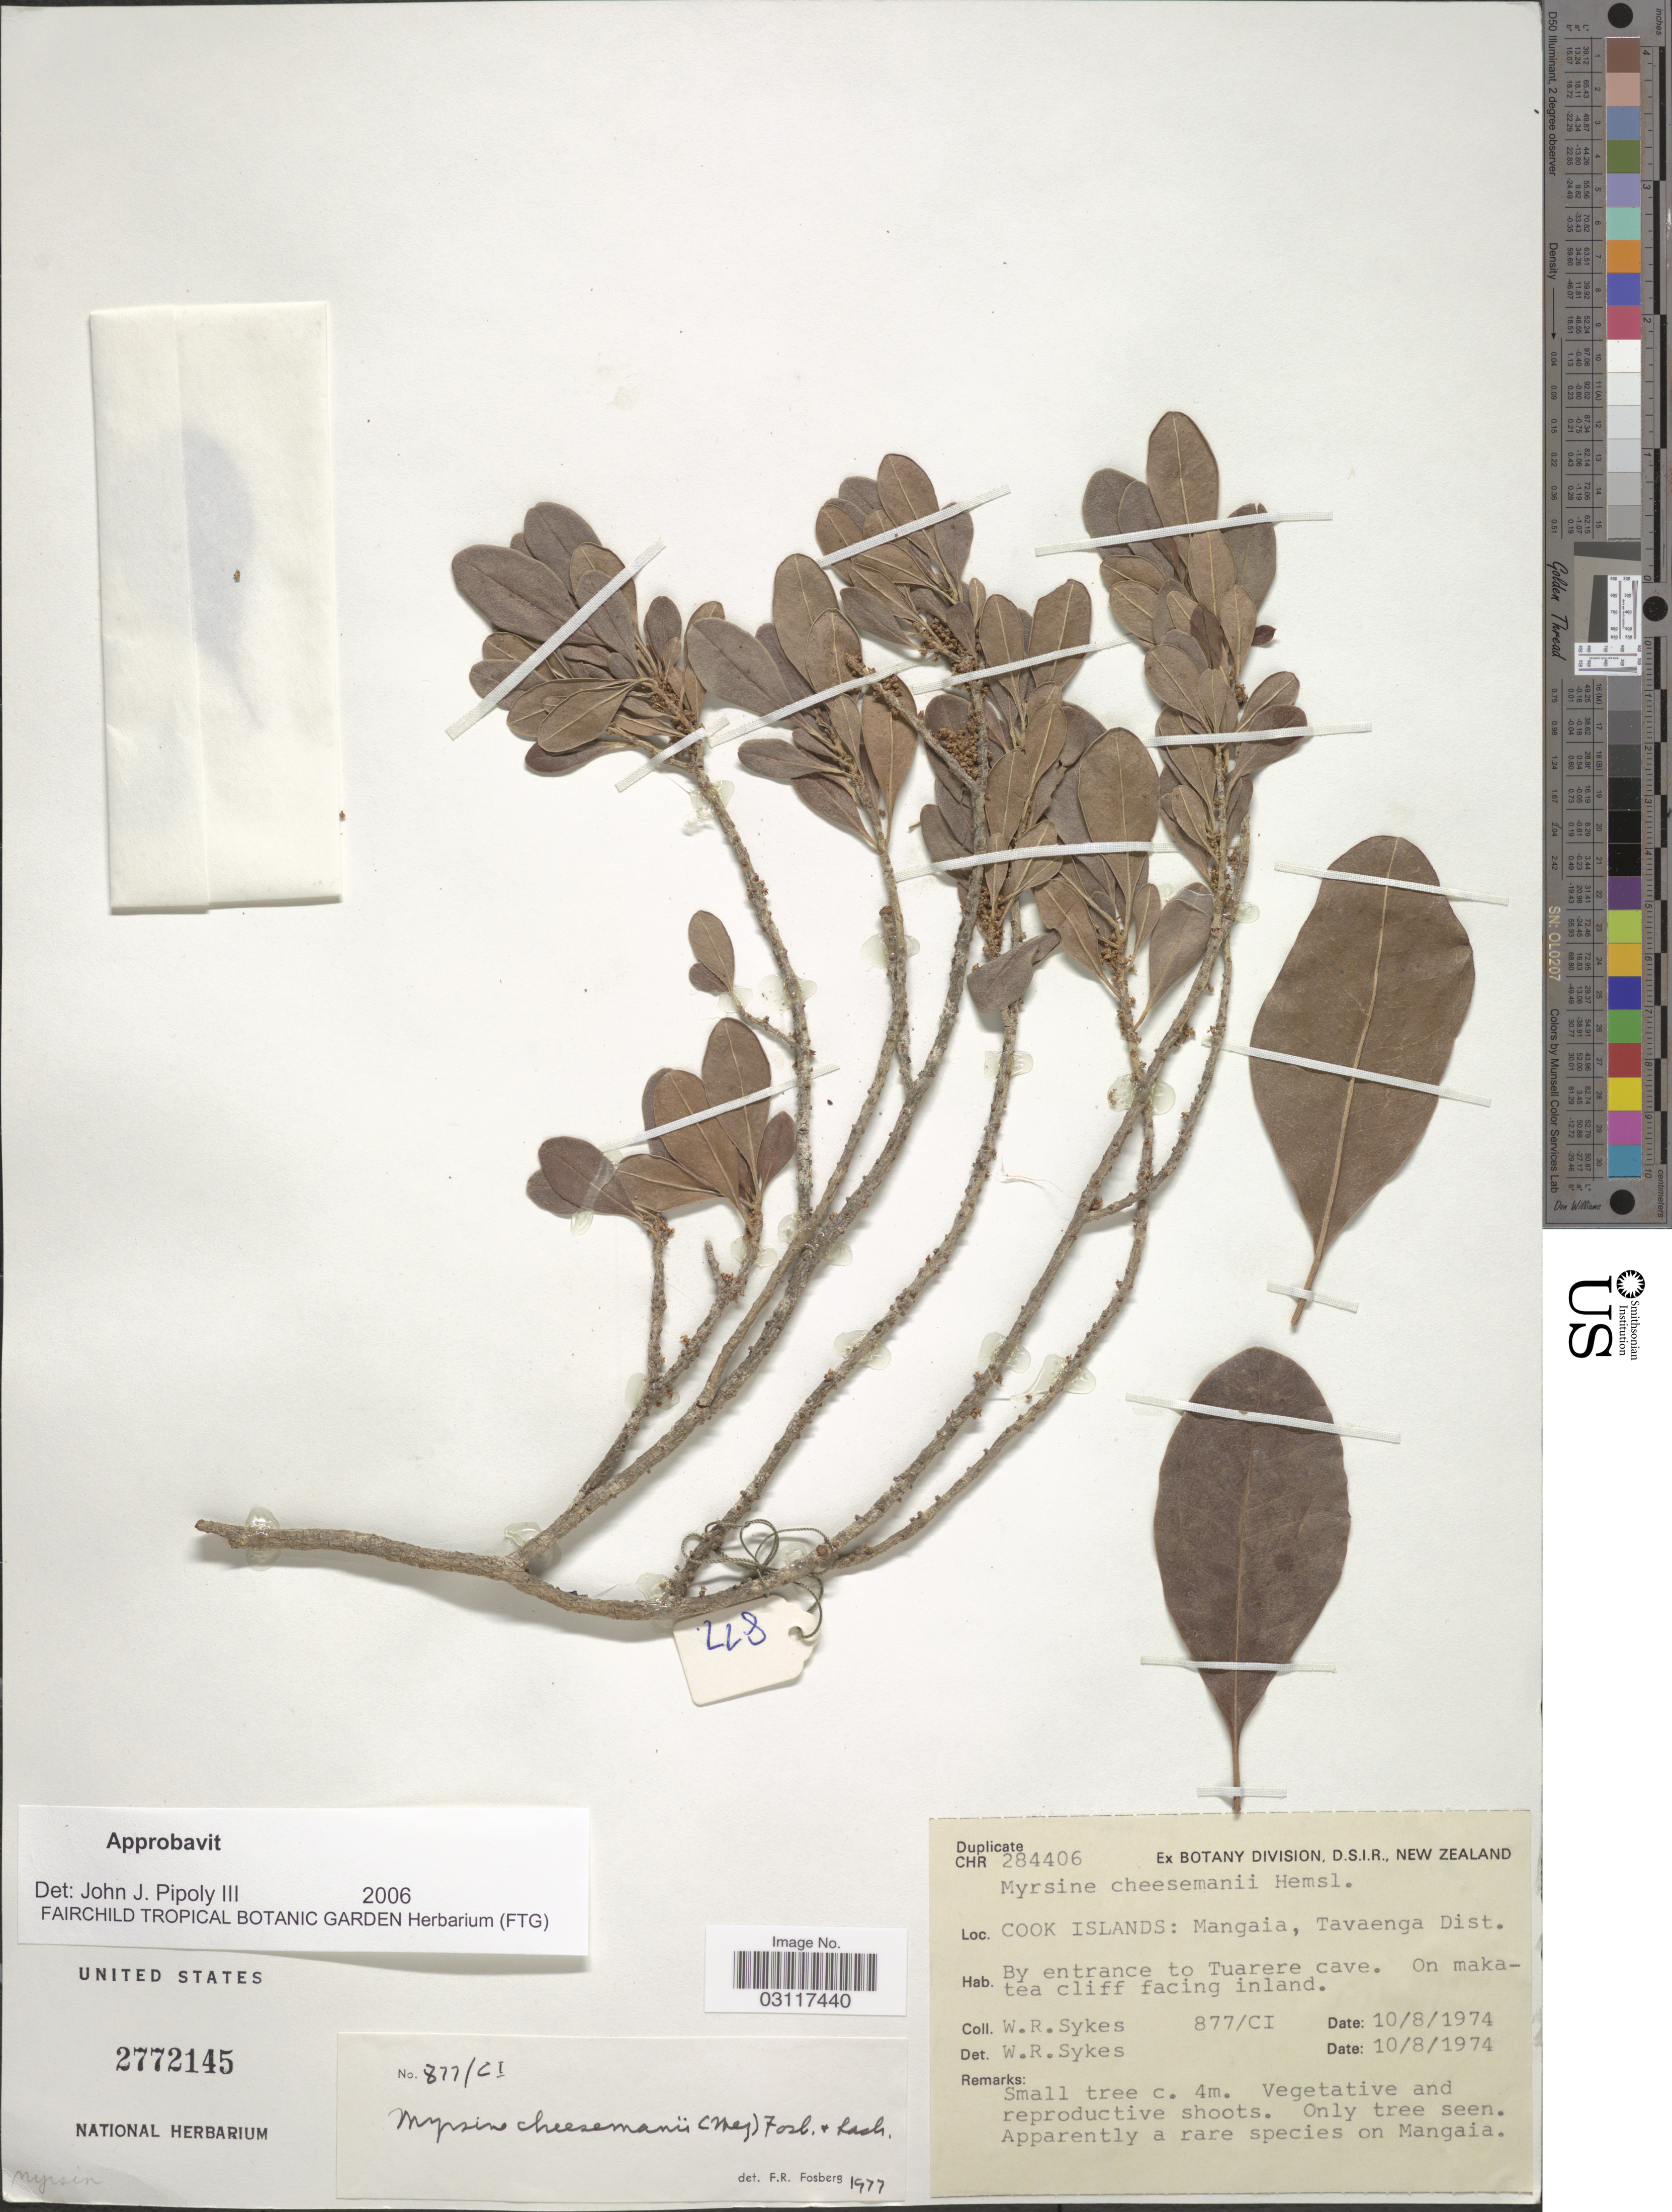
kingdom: Plantae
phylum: Tracheophyta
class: Magnoliopsida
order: Ericales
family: Primulaceae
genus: Myrsine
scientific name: Myrsine cheesemanii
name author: (Hemsl. ex Mez) Fosberg & Sachet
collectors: W. R. Sykes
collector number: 877/CI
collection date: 1974-08-10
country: Cook Islands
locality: Mangaia, Tavaenga Dist., By entrance to Tuarere cave, On makatea cliff facing inland.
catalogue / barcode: US 2772145